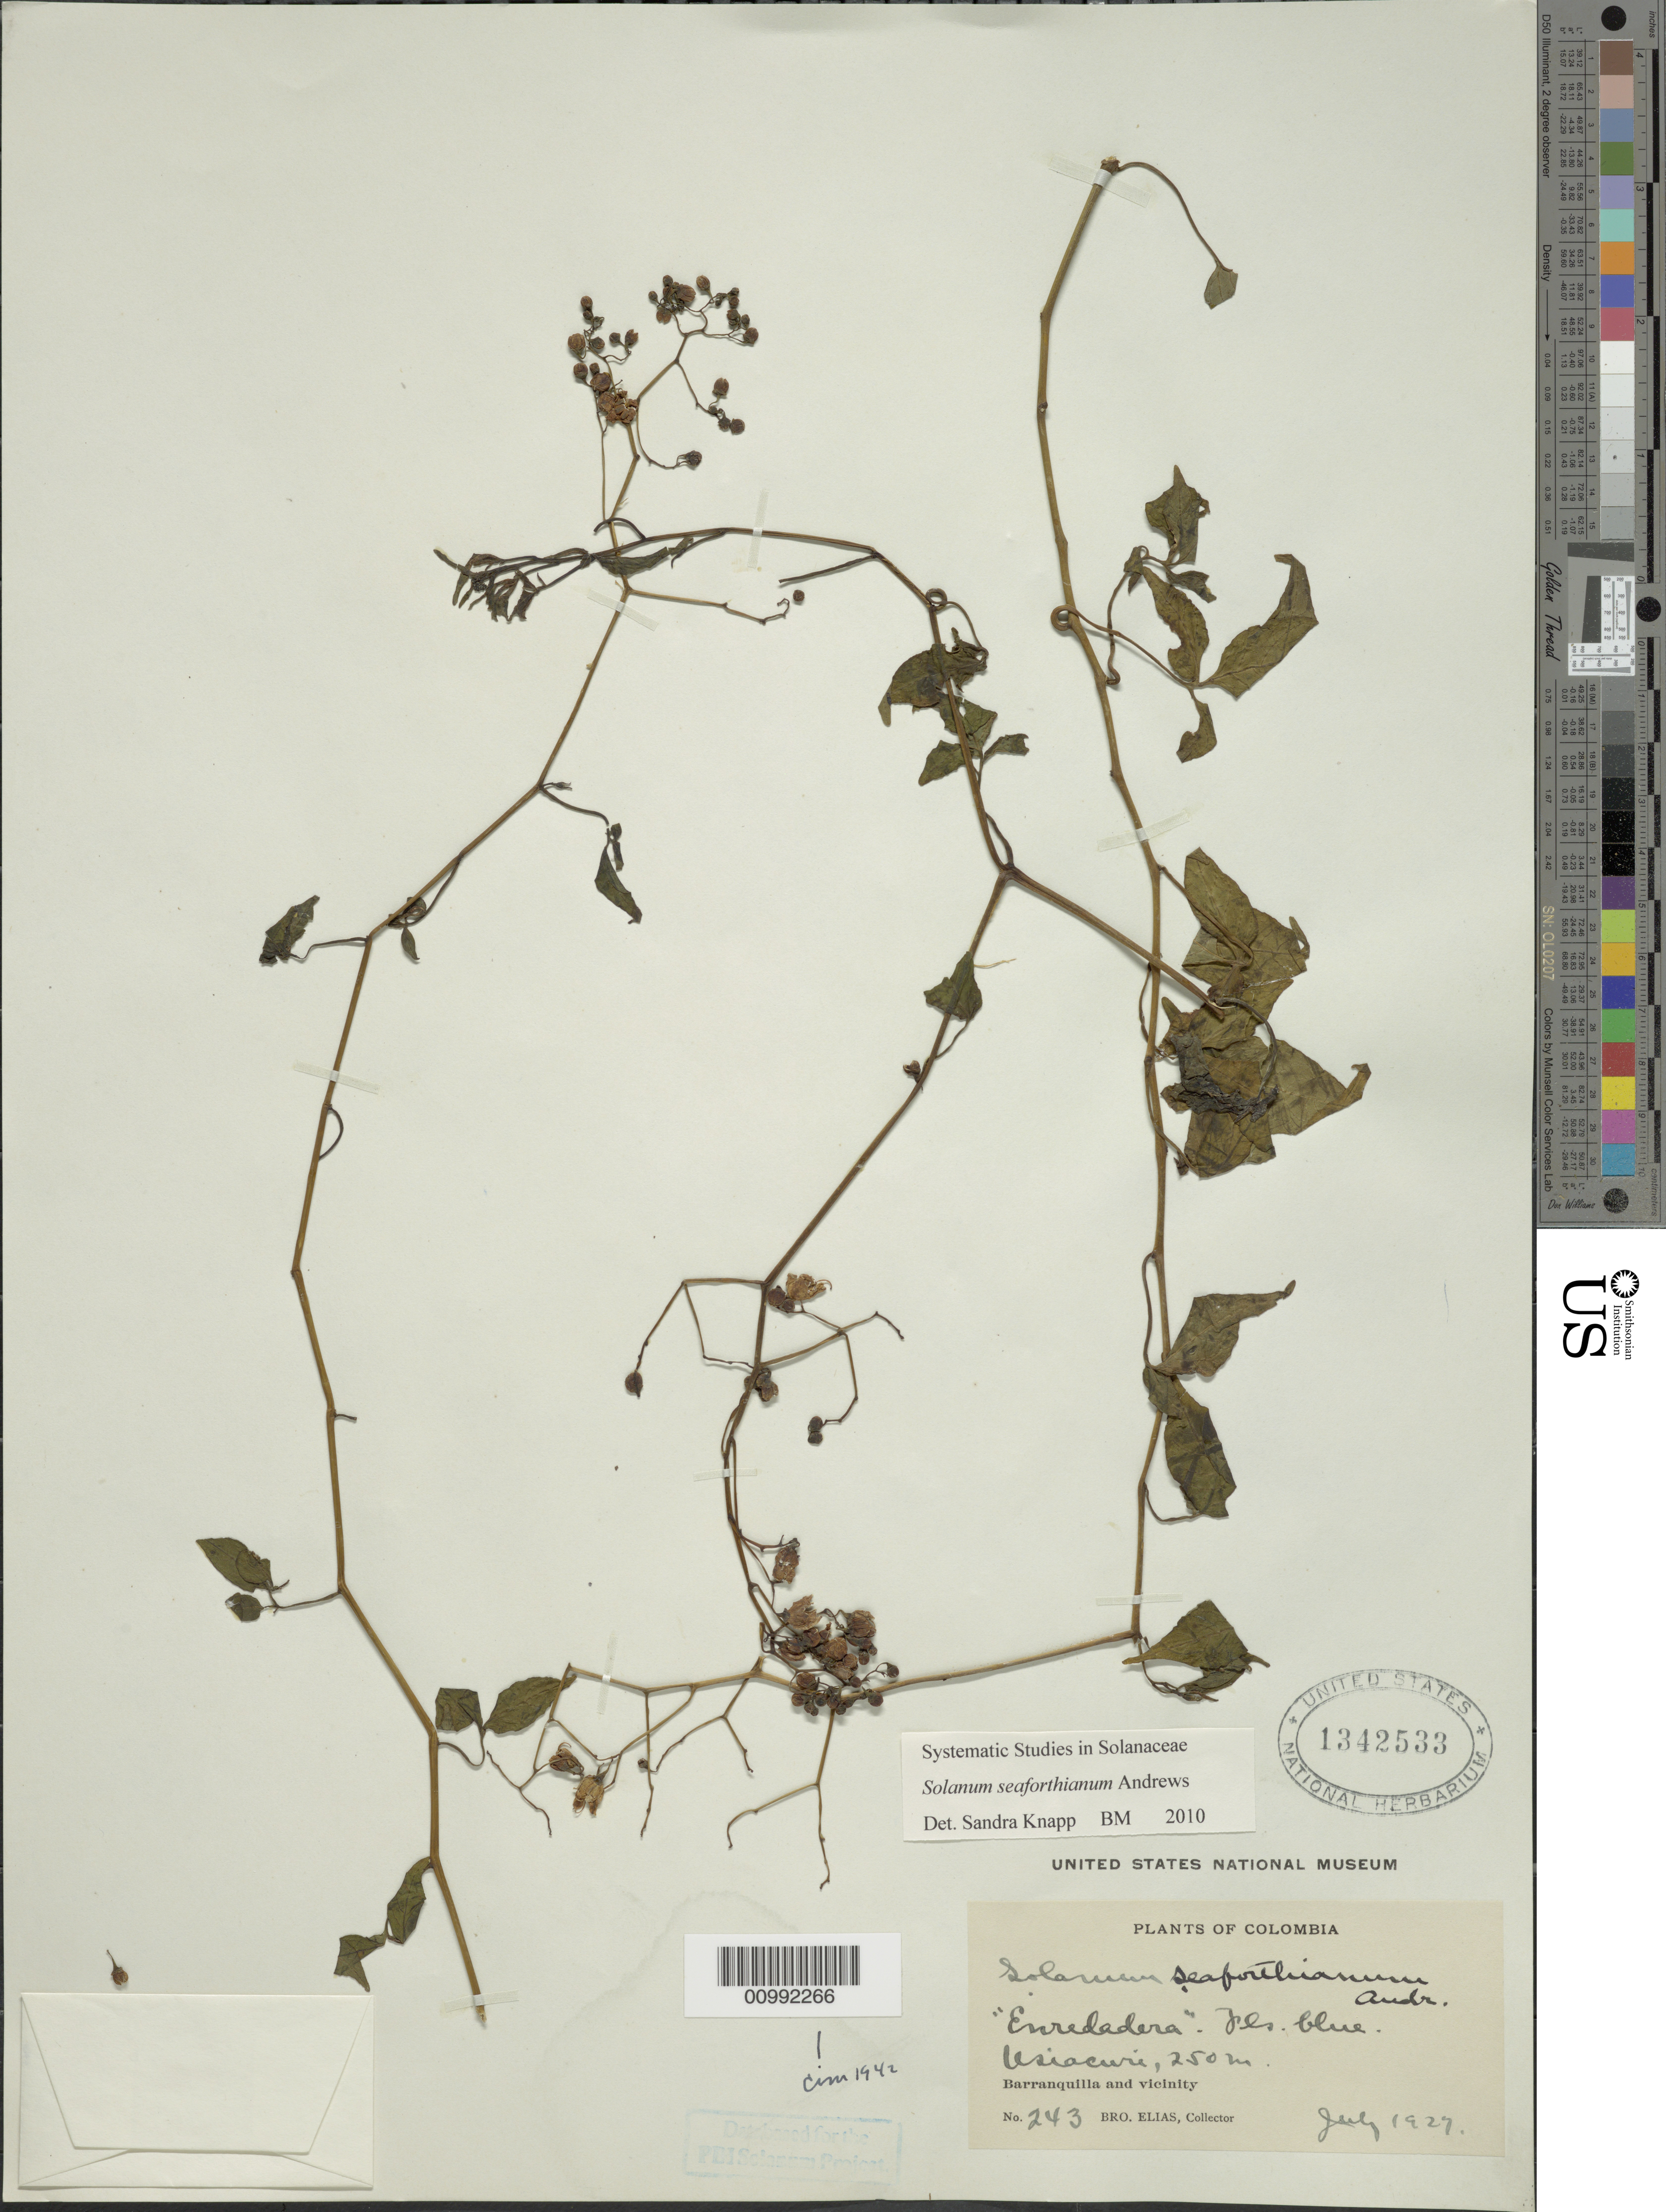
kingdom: Plantae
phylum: Tracheophyta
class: Magnoliopsida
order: Solanales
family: Solanaceae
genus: Solanum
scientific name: Solanum seaforthianum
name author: Andrews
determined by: Knapp, S. D.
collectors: Bro. Elias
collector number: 243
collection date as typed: Jul 1927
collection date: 1927-07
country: Colombia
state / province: Atlántico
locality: vicinity of Baranquilla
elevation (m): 250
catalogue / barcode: US 1342533